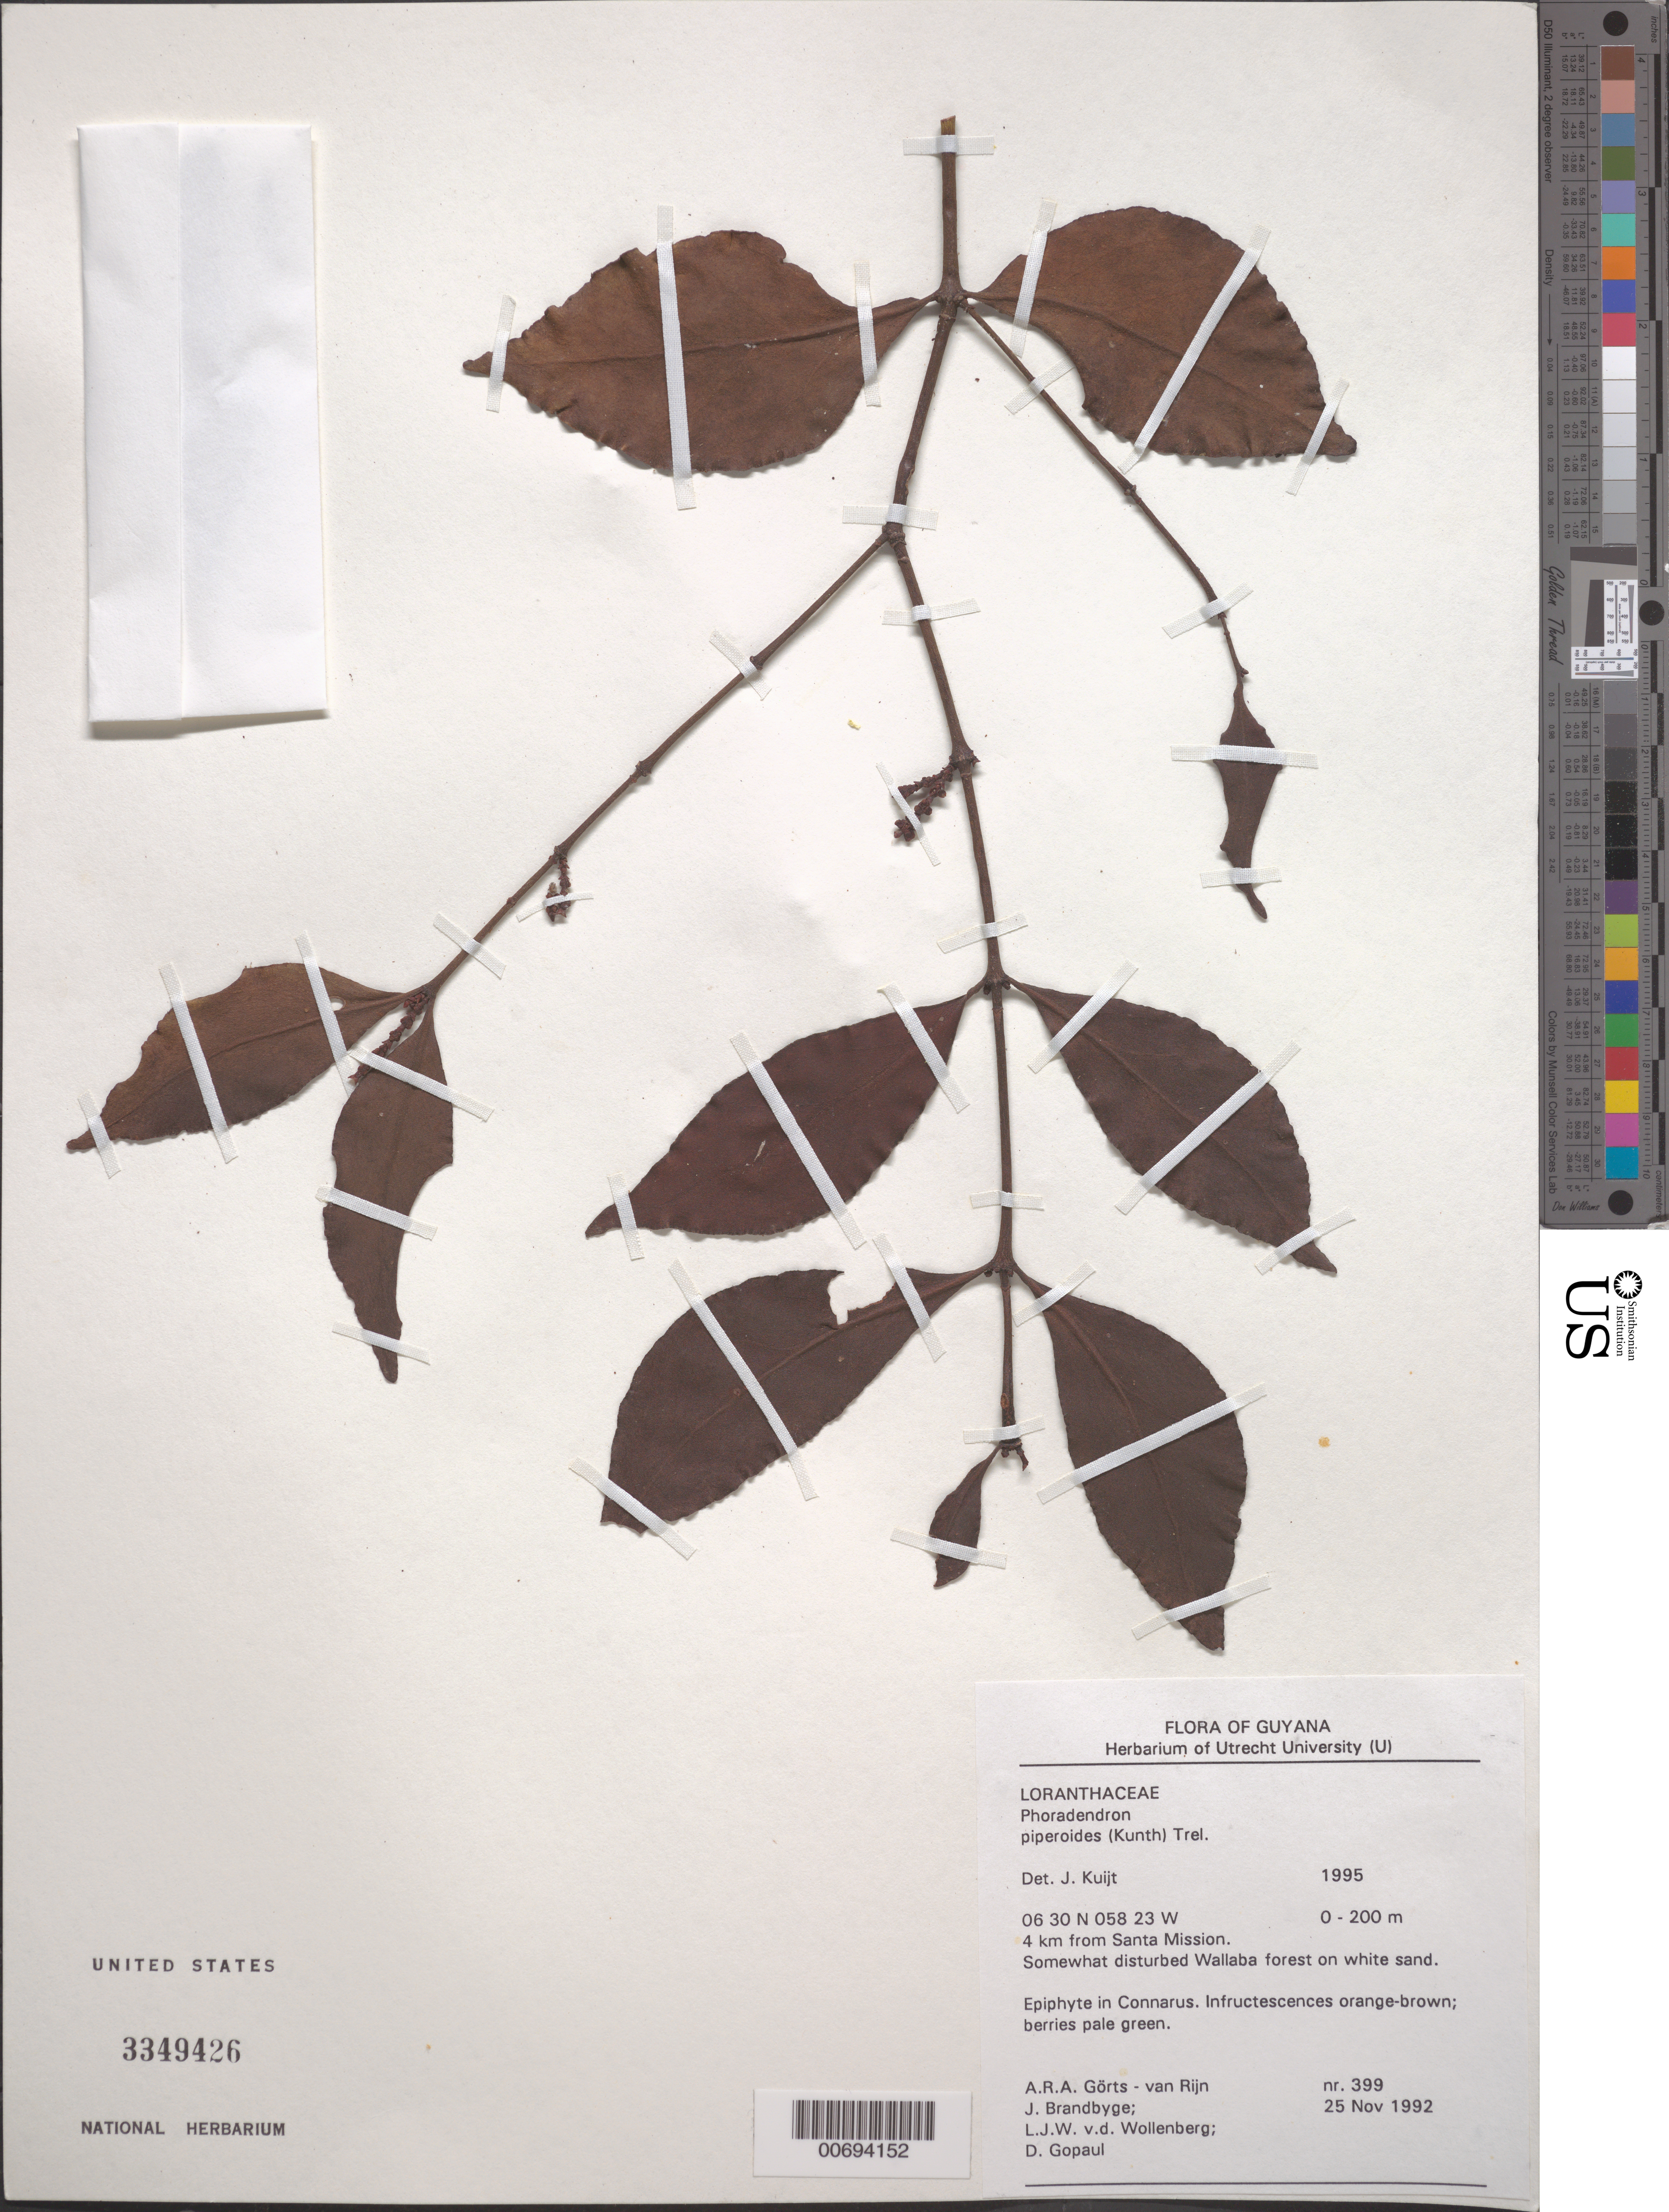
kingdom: Plantae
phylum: Tracheophyta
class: Magnoliopsida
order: Santalales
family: Viscaceae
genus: Phoradendron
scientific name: Phoradendron piperoides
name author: (Kunth) Trel.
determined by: Kuijt, Job, (CANADA)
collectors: A. .R. A. Görts-van Rijn, J. Brandbyge, L. van der Wollenberg & D. Gopaul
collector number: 399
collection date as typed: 25-Nov-92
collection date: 1992-11-25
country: Guyana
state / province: Demerara-Mahaica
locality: Santa Mission, 4 km from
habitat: Somewhat disturbed Wallaba forest on white sand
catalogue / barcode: US 3349426